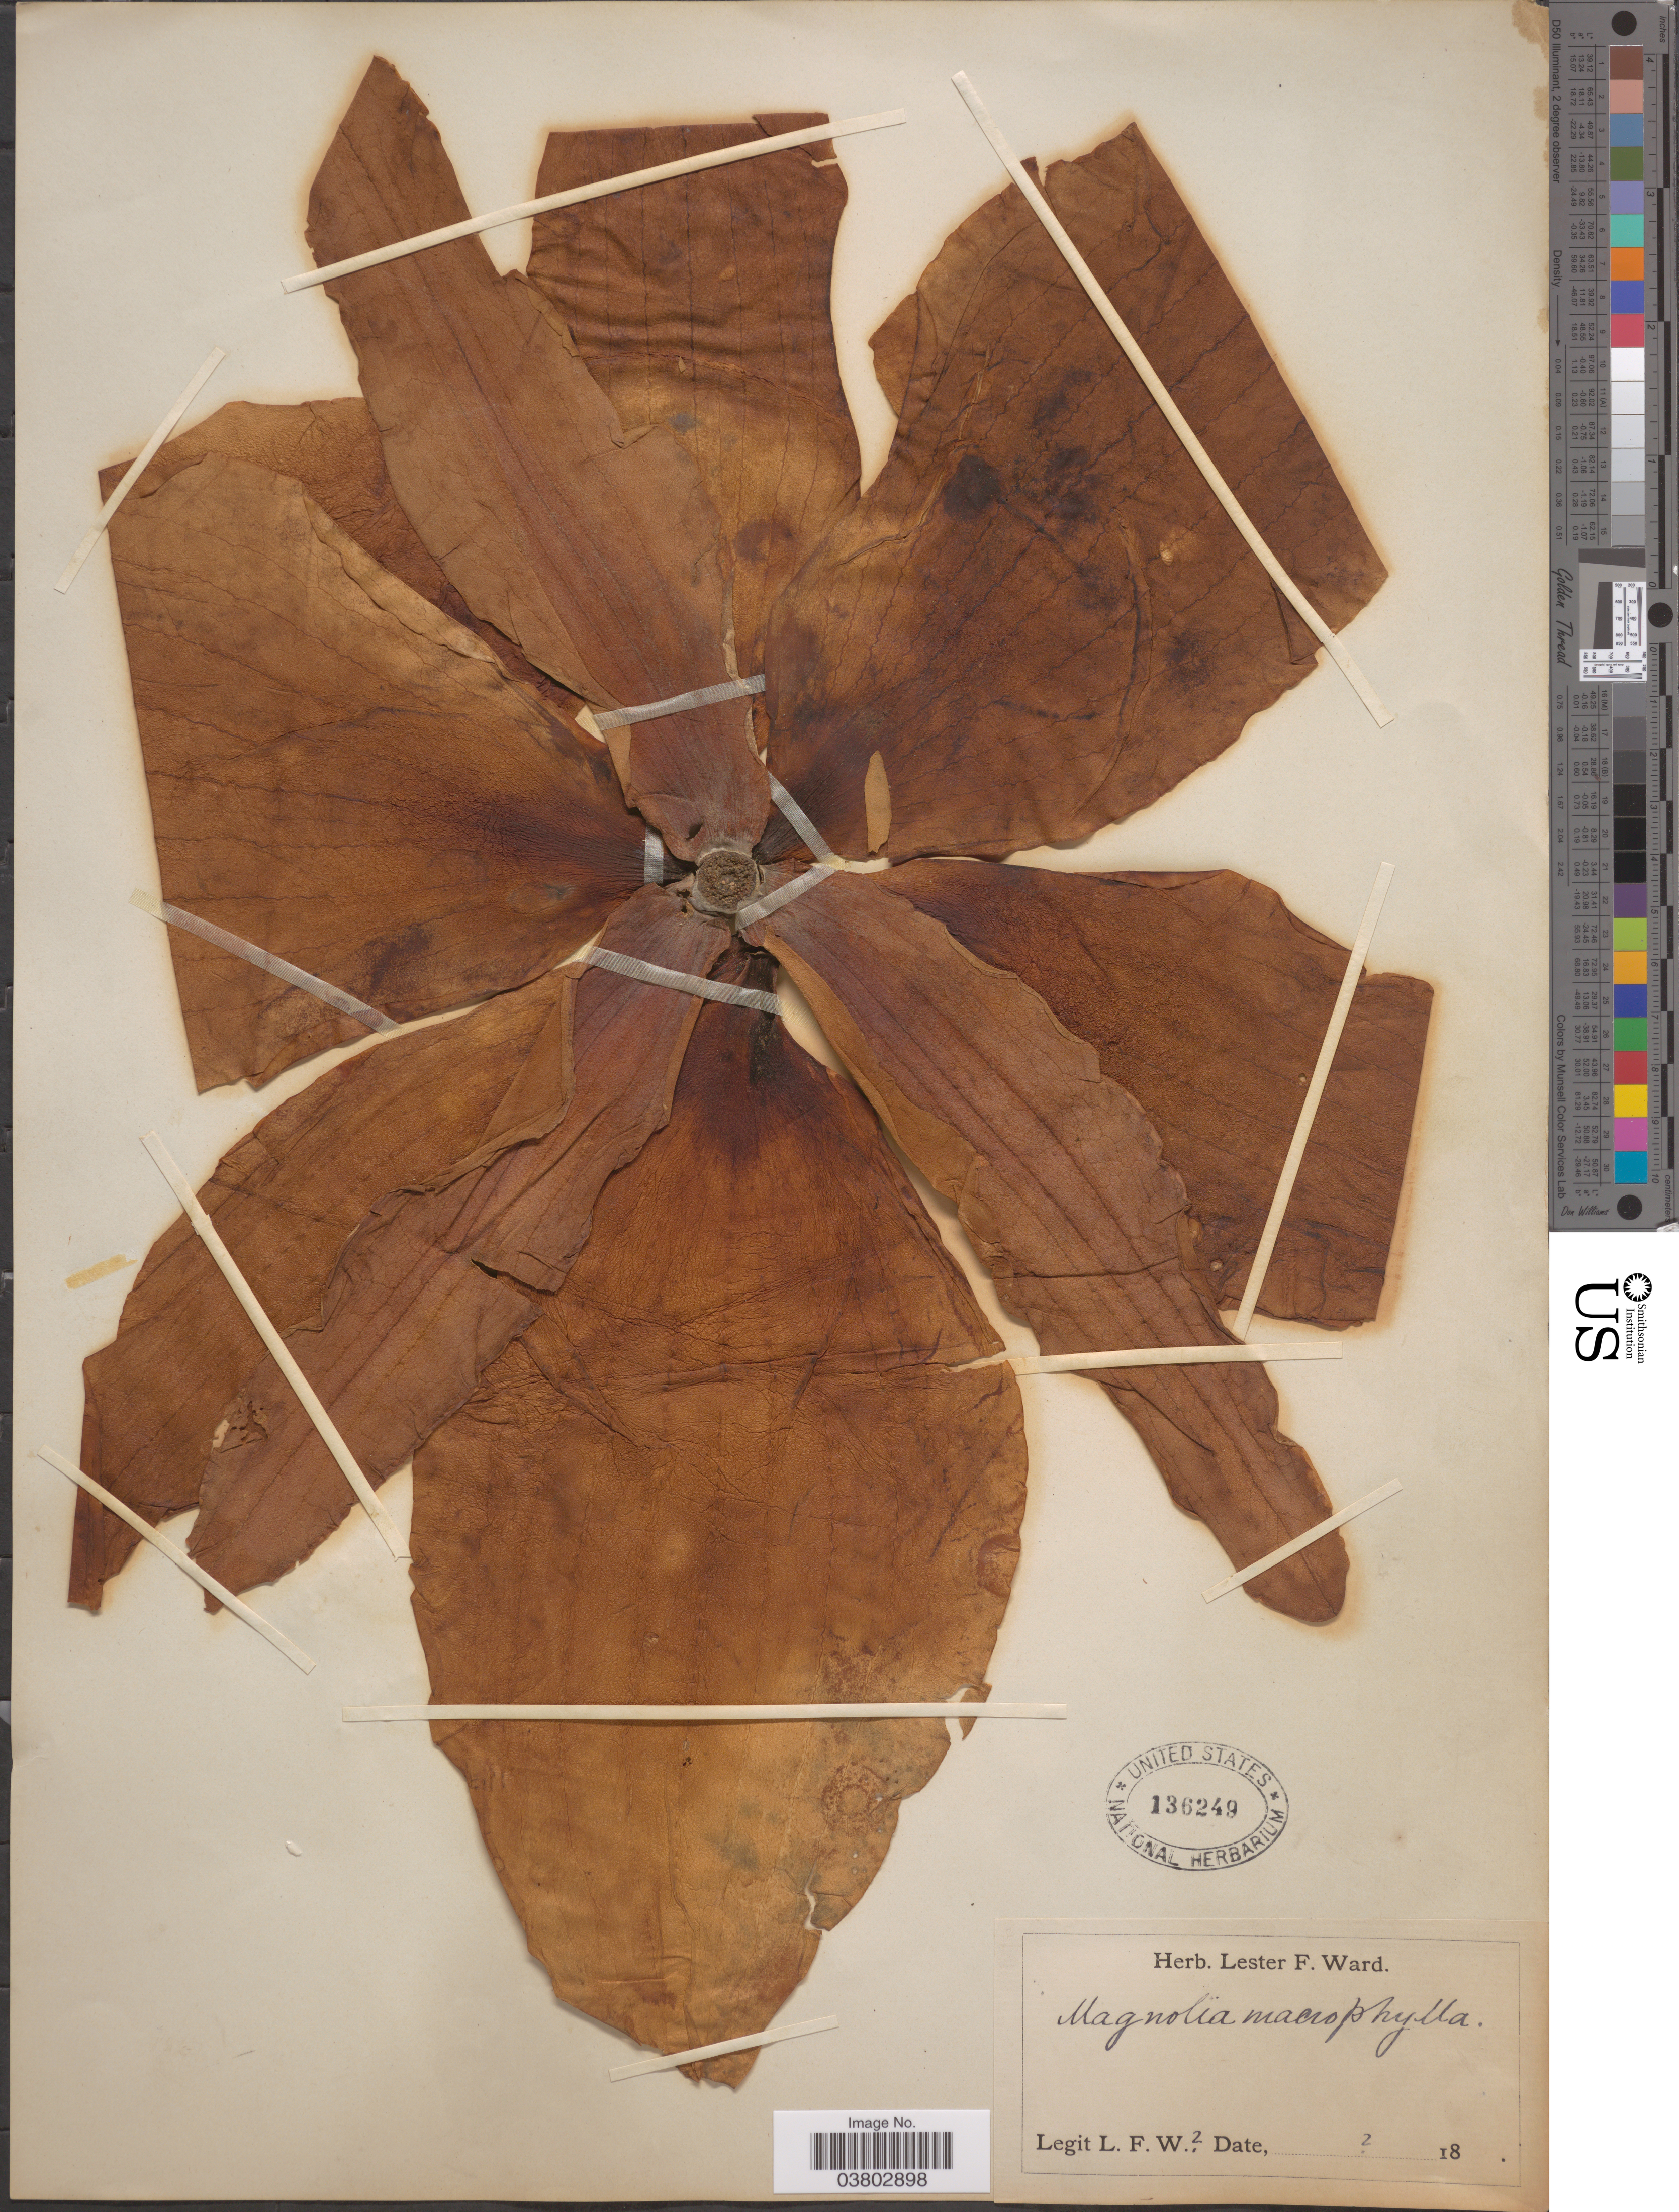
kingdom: Plantae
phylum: Tracheophyta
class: Magnoliopsida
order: Magnoliales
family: Magnoliaceae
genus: Magnolia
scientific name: Magnolia macrophylla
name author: Michx.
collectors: L. F. Ward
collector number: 2?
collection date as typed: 18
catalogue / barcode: US 136249